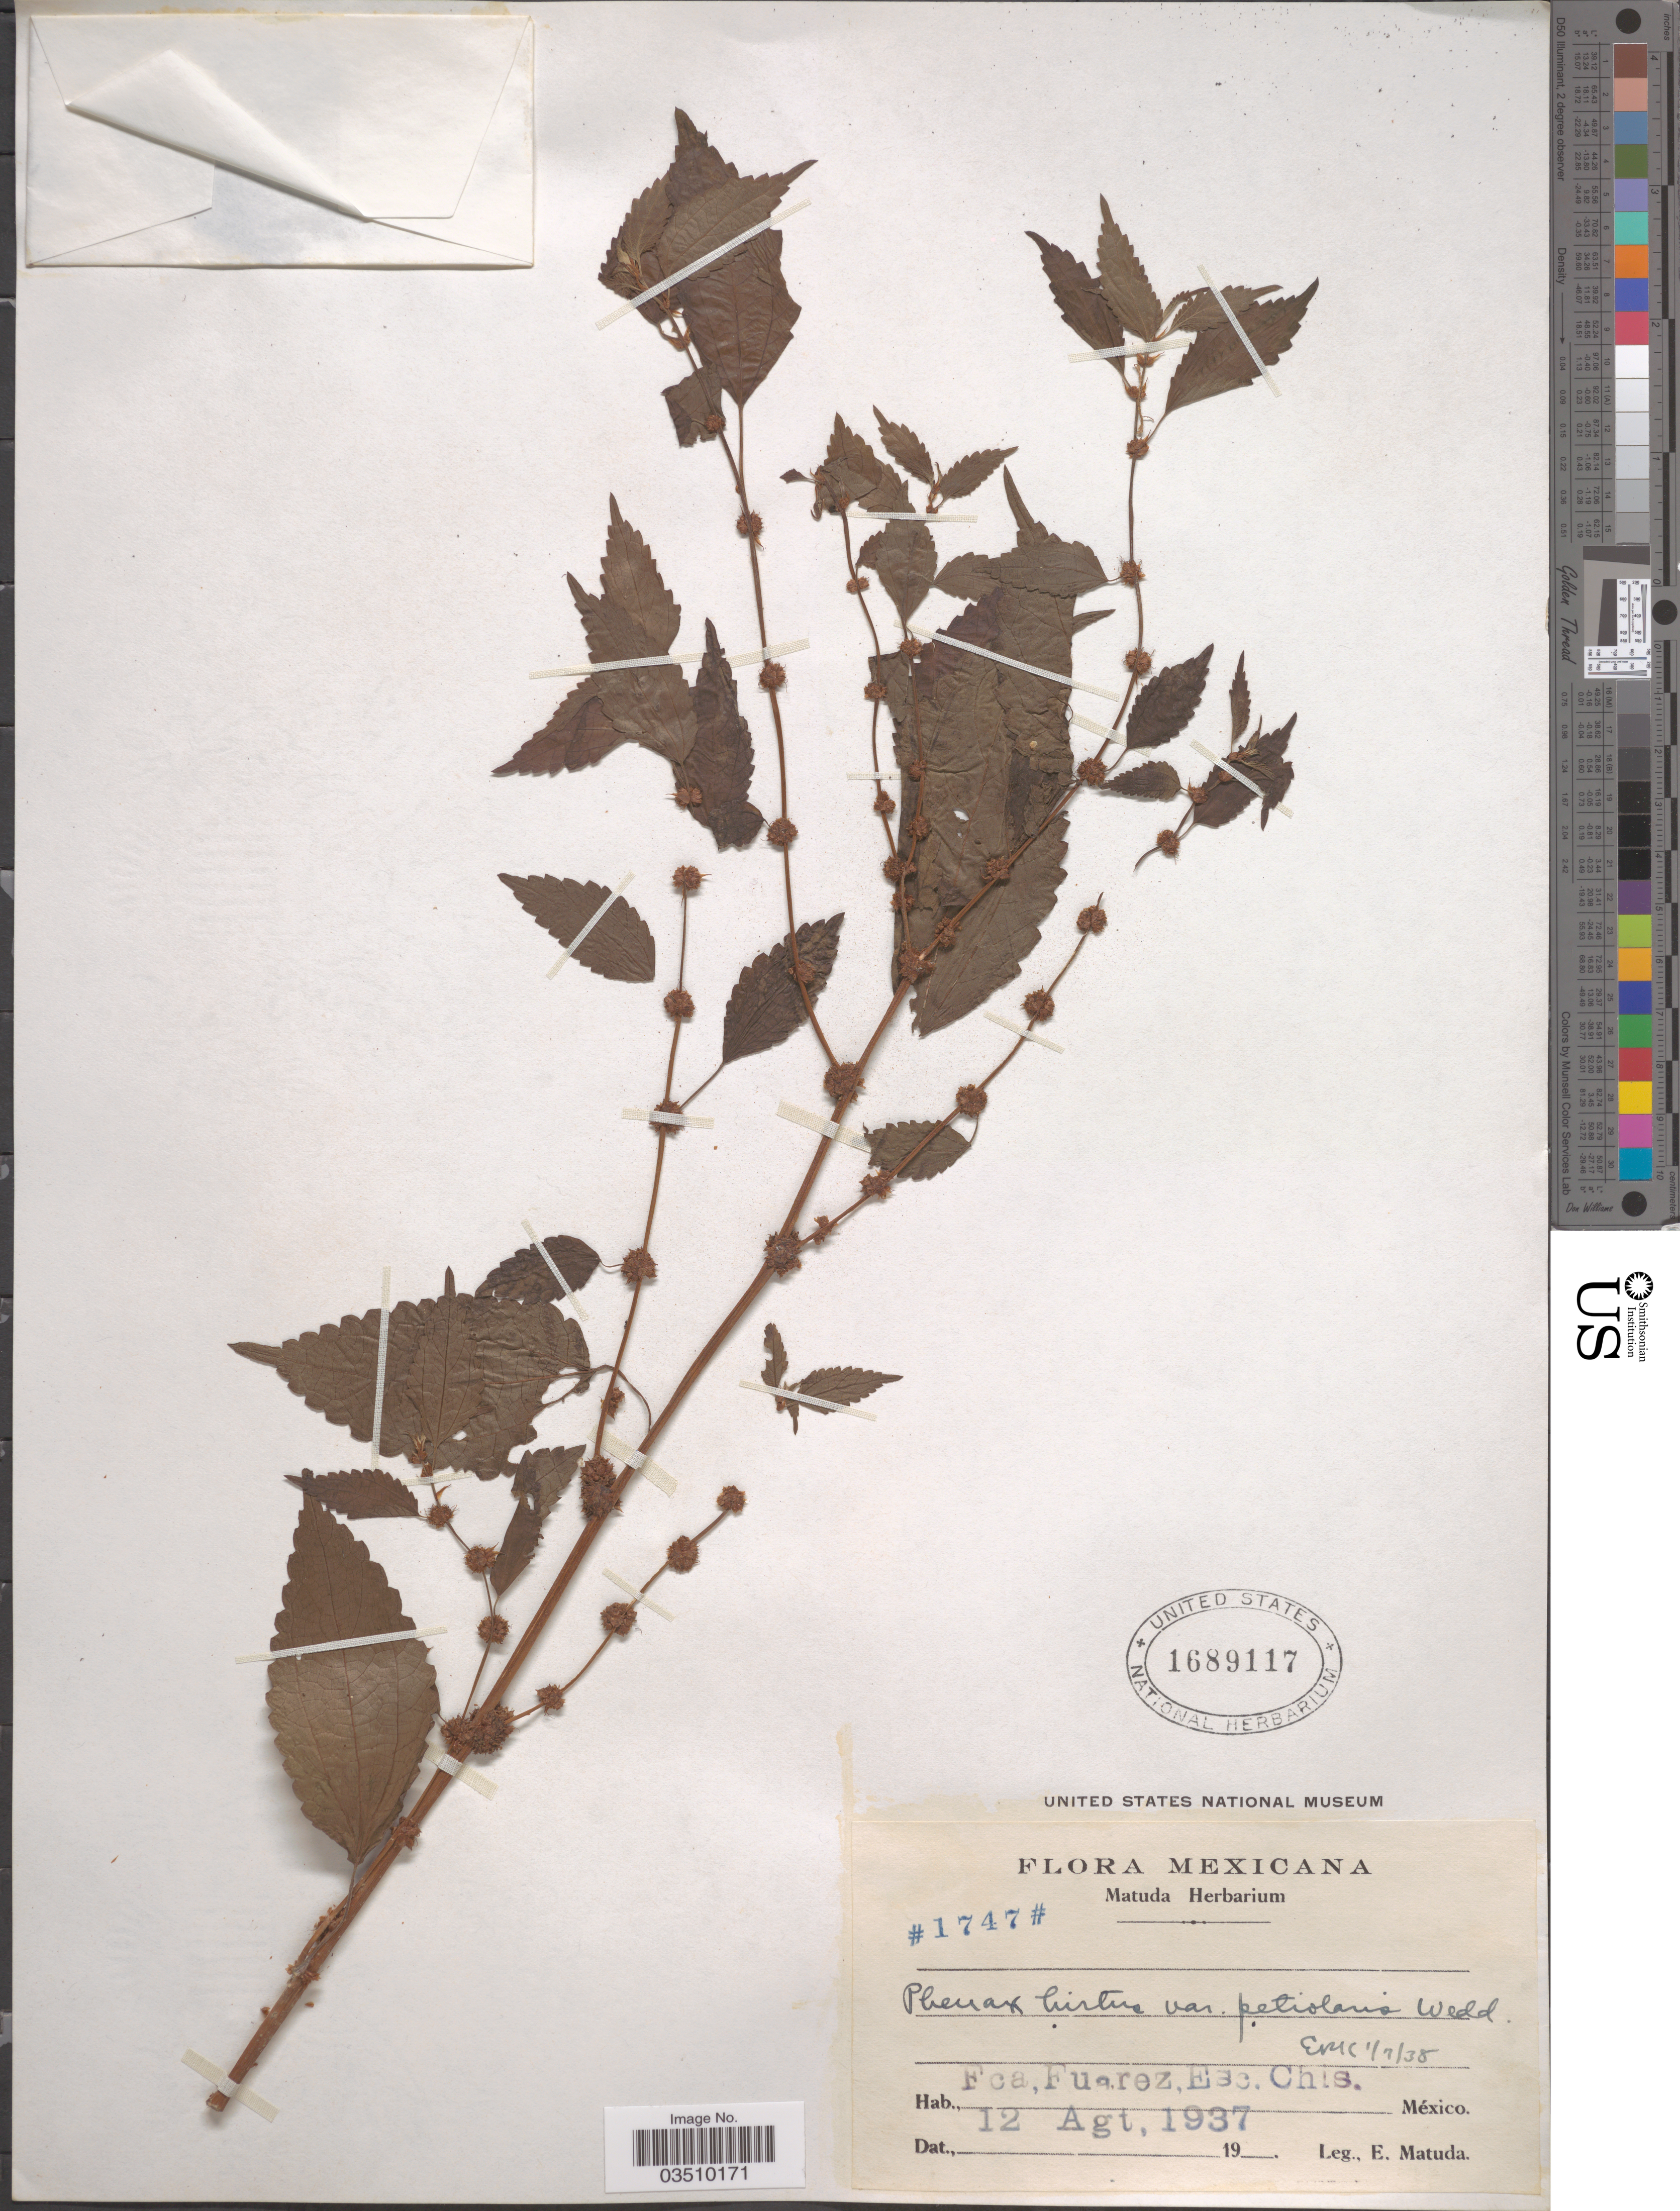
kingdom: Plantae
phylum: Tracheophyta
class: Magnoliopsida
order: Rosales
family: Urticaceae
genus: Phenax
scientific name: Phenax hirtus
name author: (Sw.) Wedd.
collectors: E. Matuda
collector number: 1747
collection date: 1937-08-12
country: Mexico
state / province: Chiapas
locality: Fca, Fuarez, Edsc. Chis.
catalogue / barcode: US 1689117